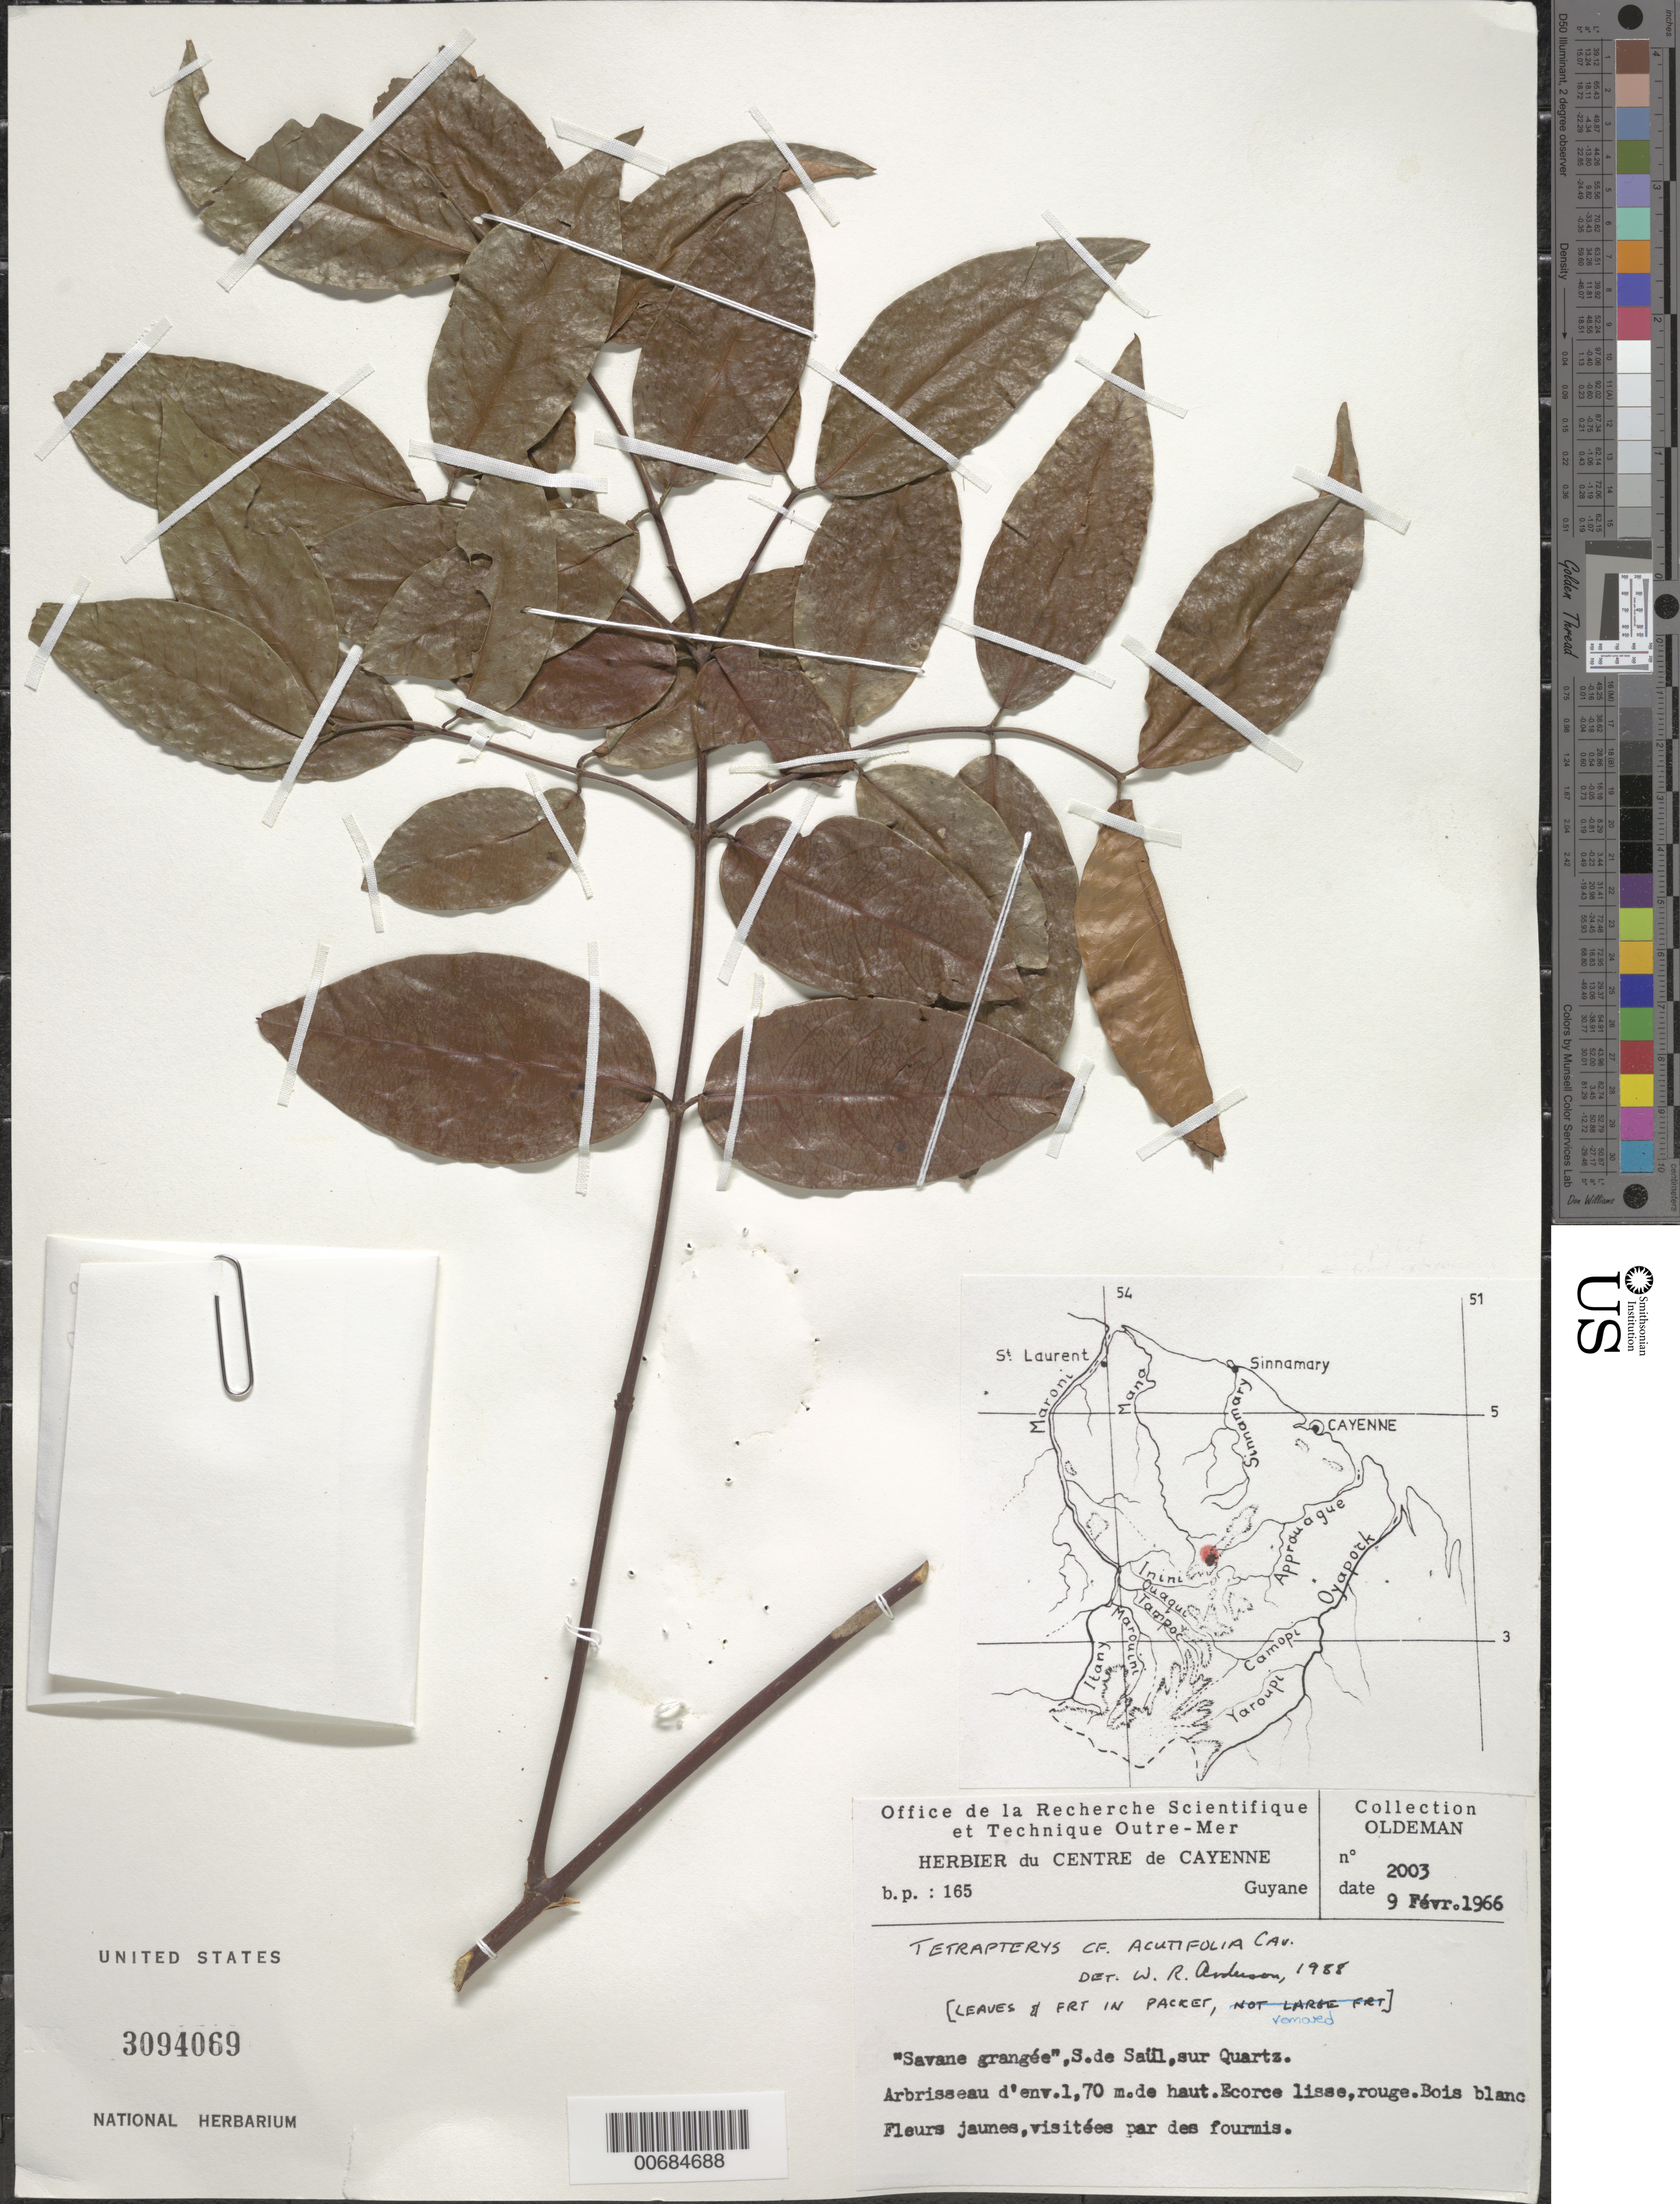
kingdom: Plantae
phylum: Tracheophyta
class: Magnoliopsida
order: Malpighiales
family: Malpighiaceae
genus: Tetrapterys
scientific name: Tetrapterys acutifolia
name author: Cav.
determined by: Anderson, W. R., (MICH), University of Michigan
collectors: R. Oldeman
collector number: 2003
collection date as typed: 9-Feb-66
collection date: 1966-02-09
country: French Guiana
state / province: Saint-Laurent-du-Maroni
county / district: Saül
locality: Saül, "savane grangée", S de Saül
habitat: Sur quartz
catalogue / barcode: US 3094069